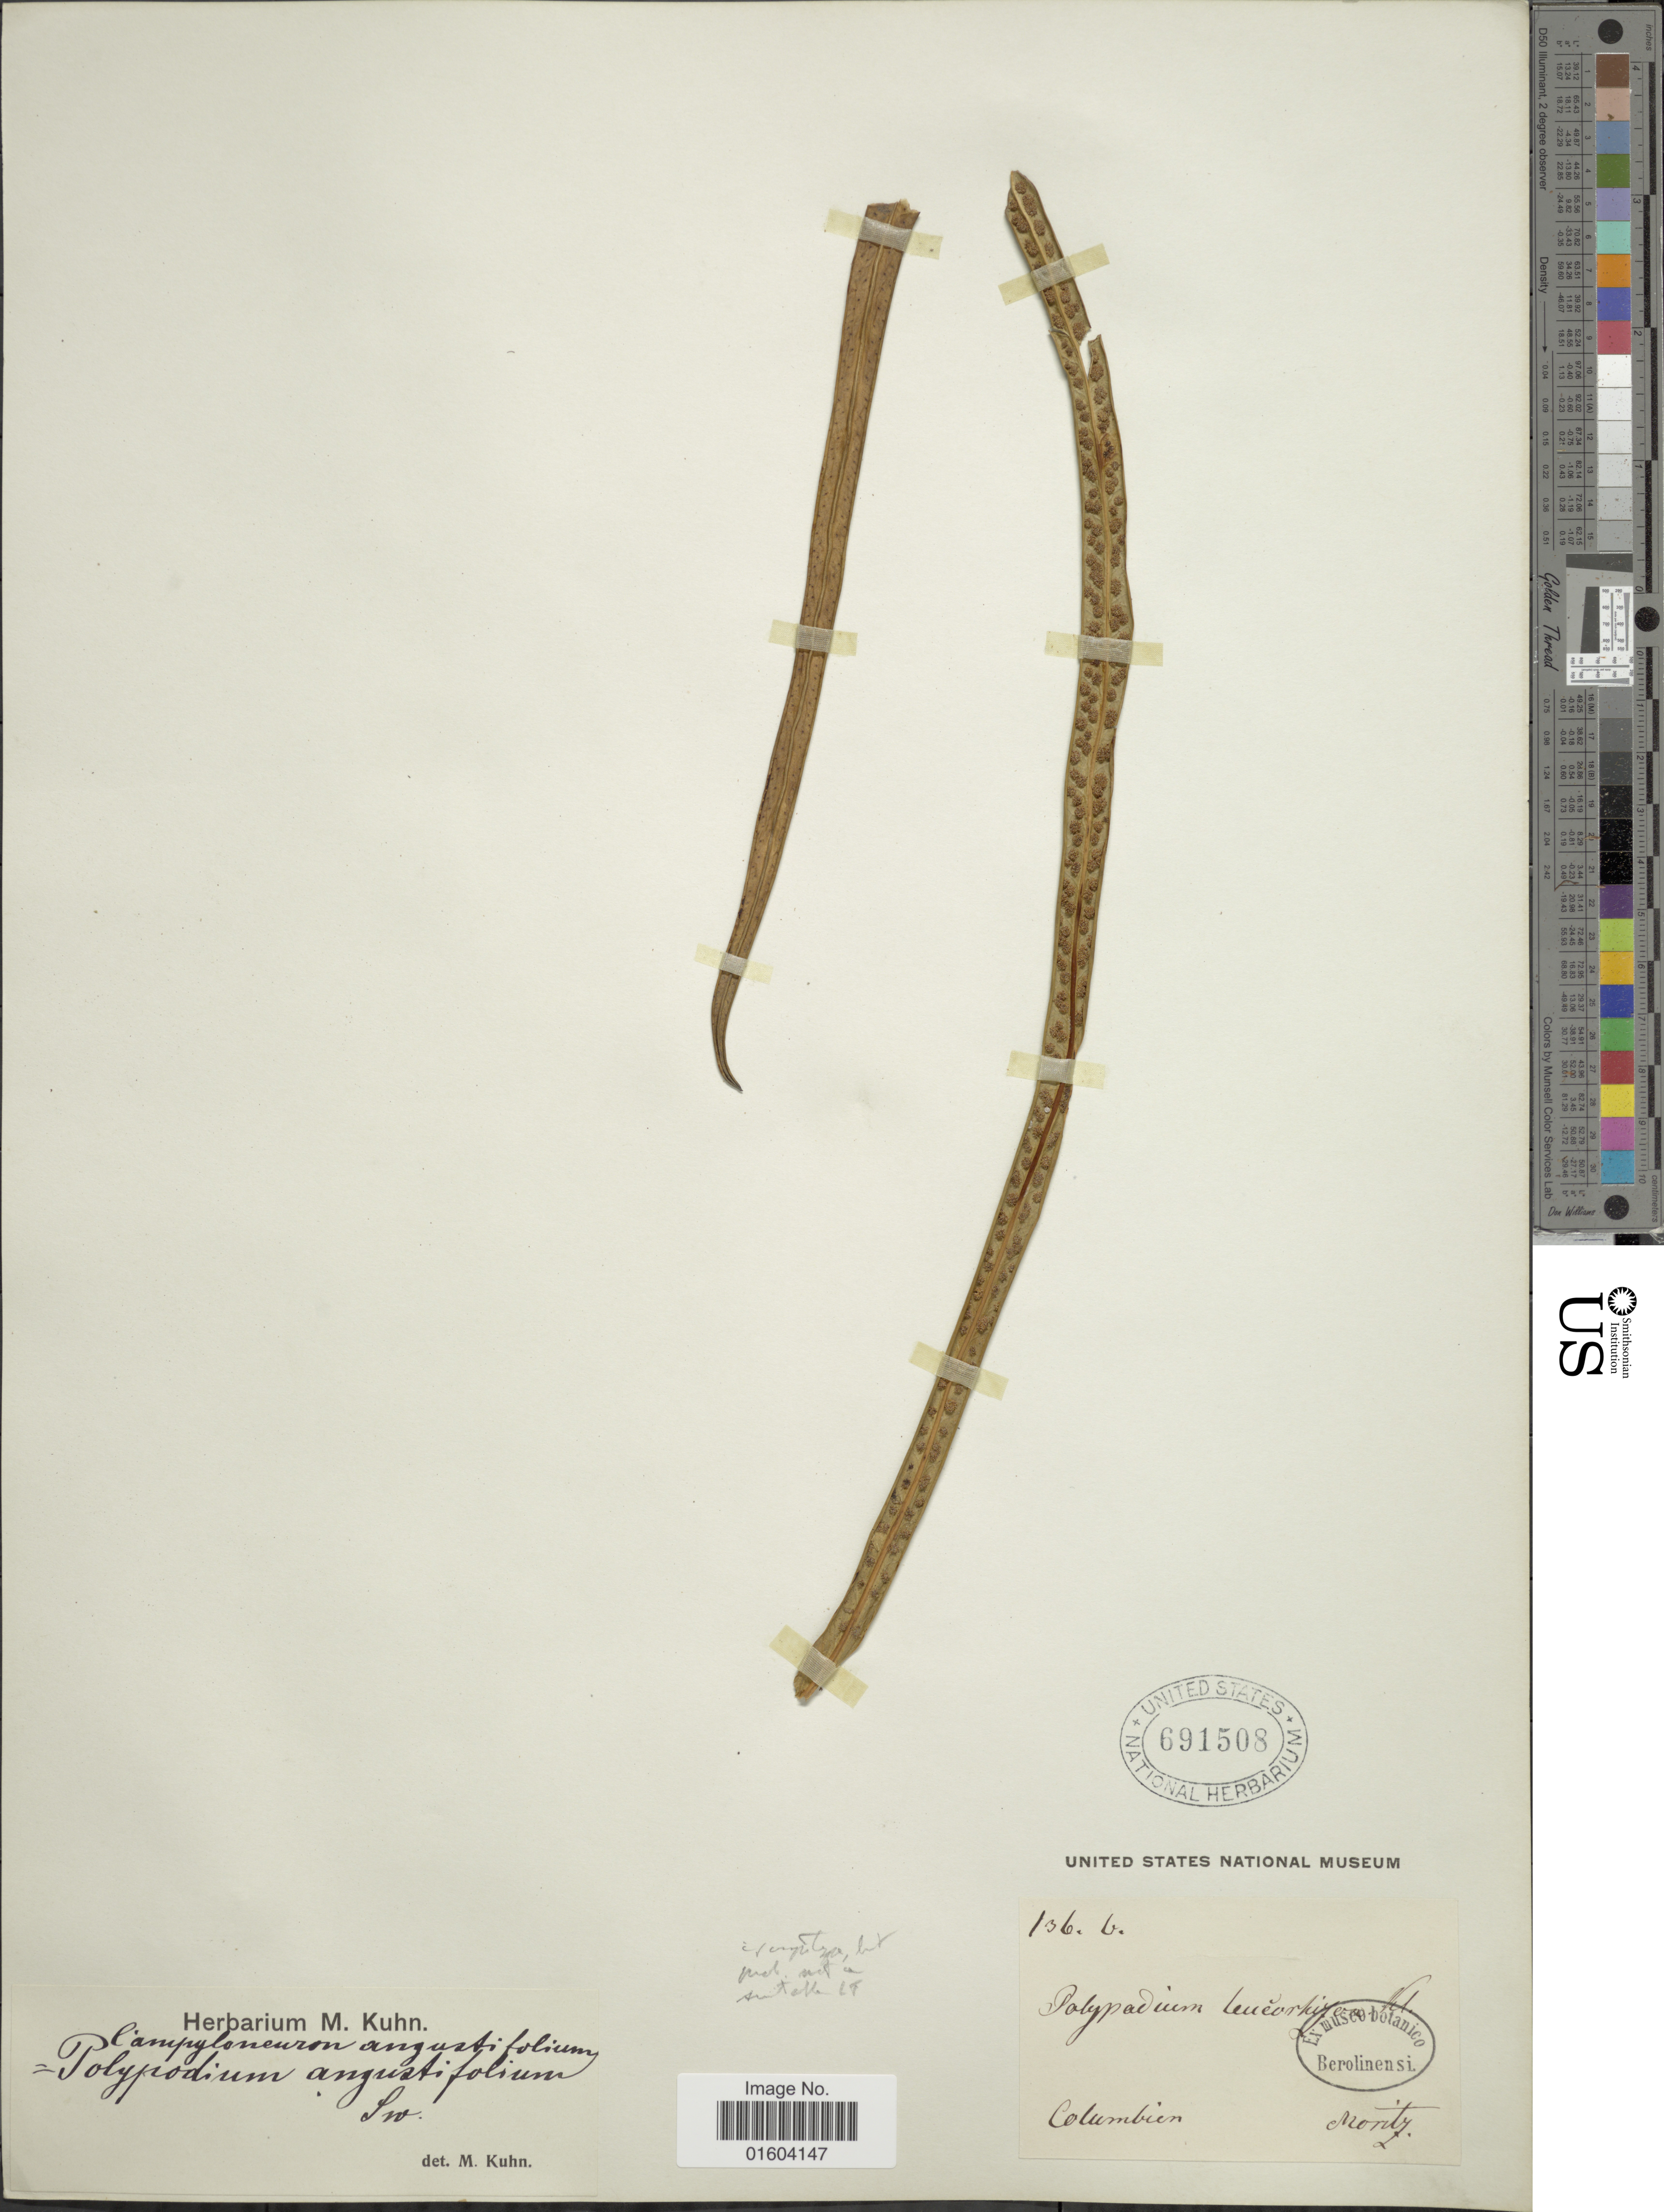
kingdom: Plantae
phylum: Tracheophyta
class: Polypodiopsida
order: Polypodiales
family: Polypodiaceae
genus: Campyloneurum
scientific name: Campyloneurum chlorolepis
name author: Alston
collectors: Moritz, --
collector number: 136b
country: Colombia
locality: Columbien.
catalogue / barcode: US 691508